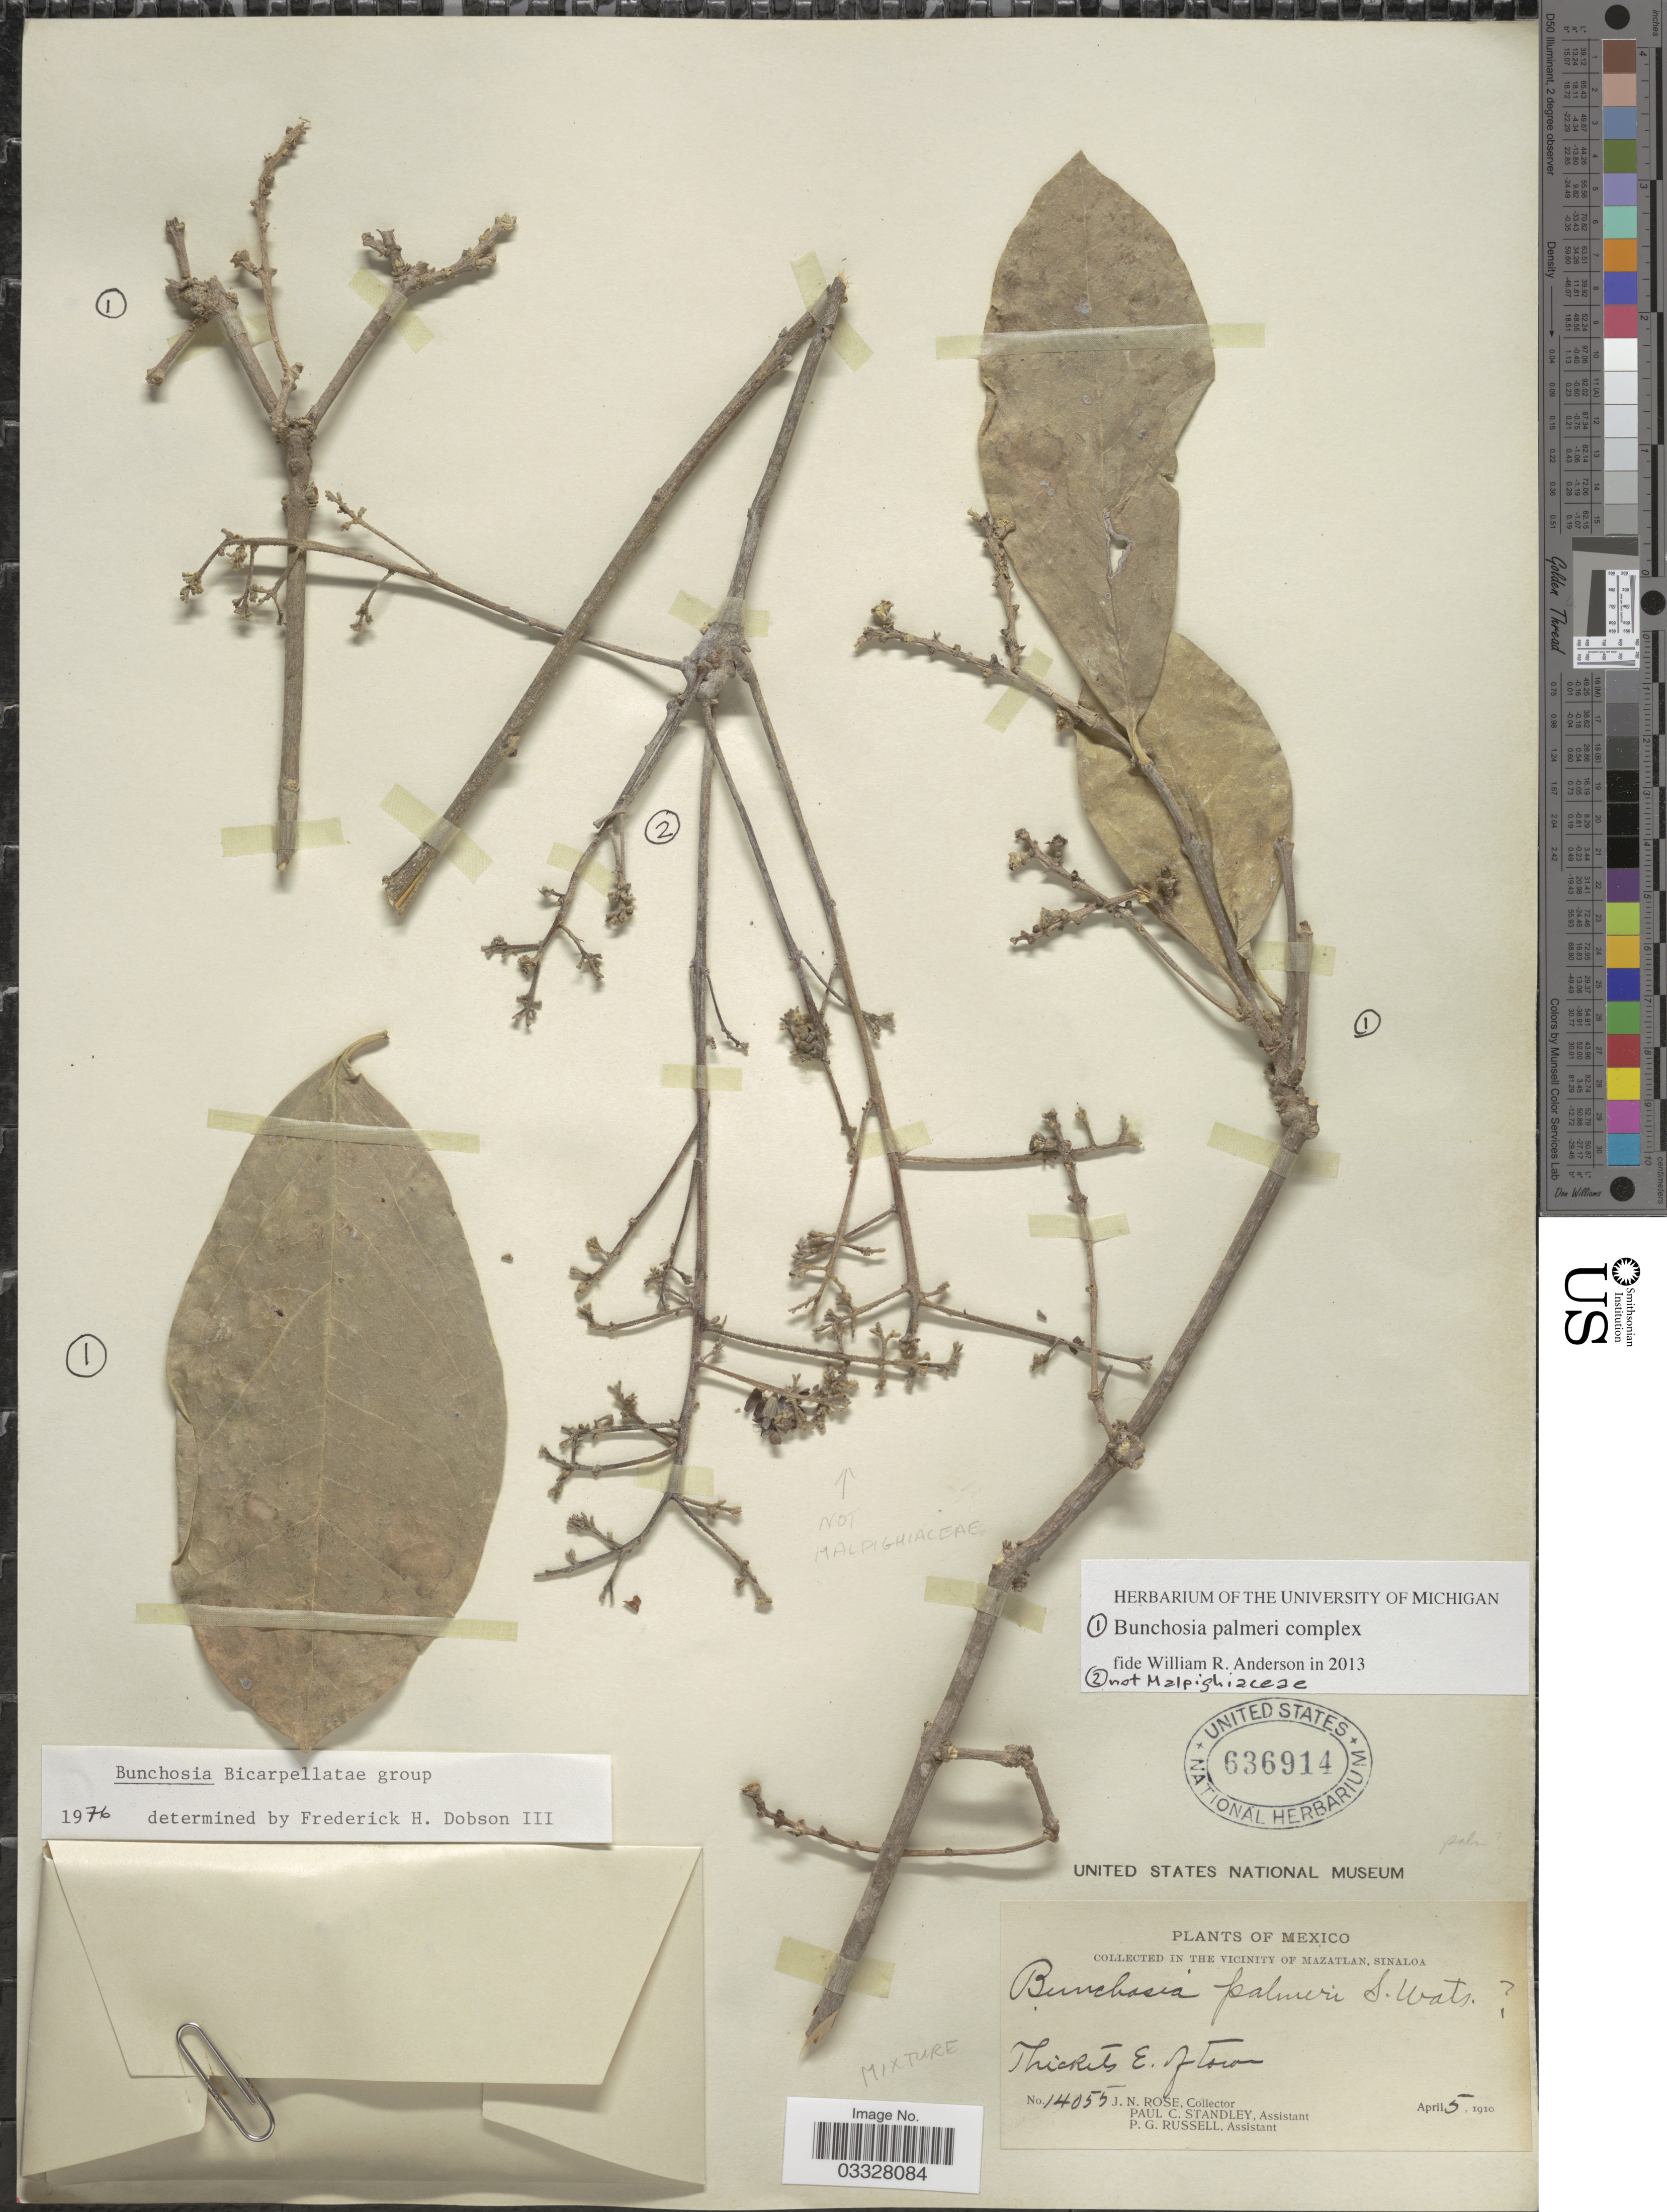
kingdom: Plantae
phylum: Tracheophyta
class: Magnoliopsida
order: Malpighiales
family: Malpighiaceae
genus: Bunchosia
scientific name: Bunchosia palmeri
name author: S. Watson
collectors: J. N. Rose, P. C. Standley & P. G. Russell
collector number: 14055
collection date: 1910-04-05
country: Mexico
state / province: Sinaloa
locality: In the vicinity of Mazatlan. Thickets E. of town.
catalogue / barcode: US 636914